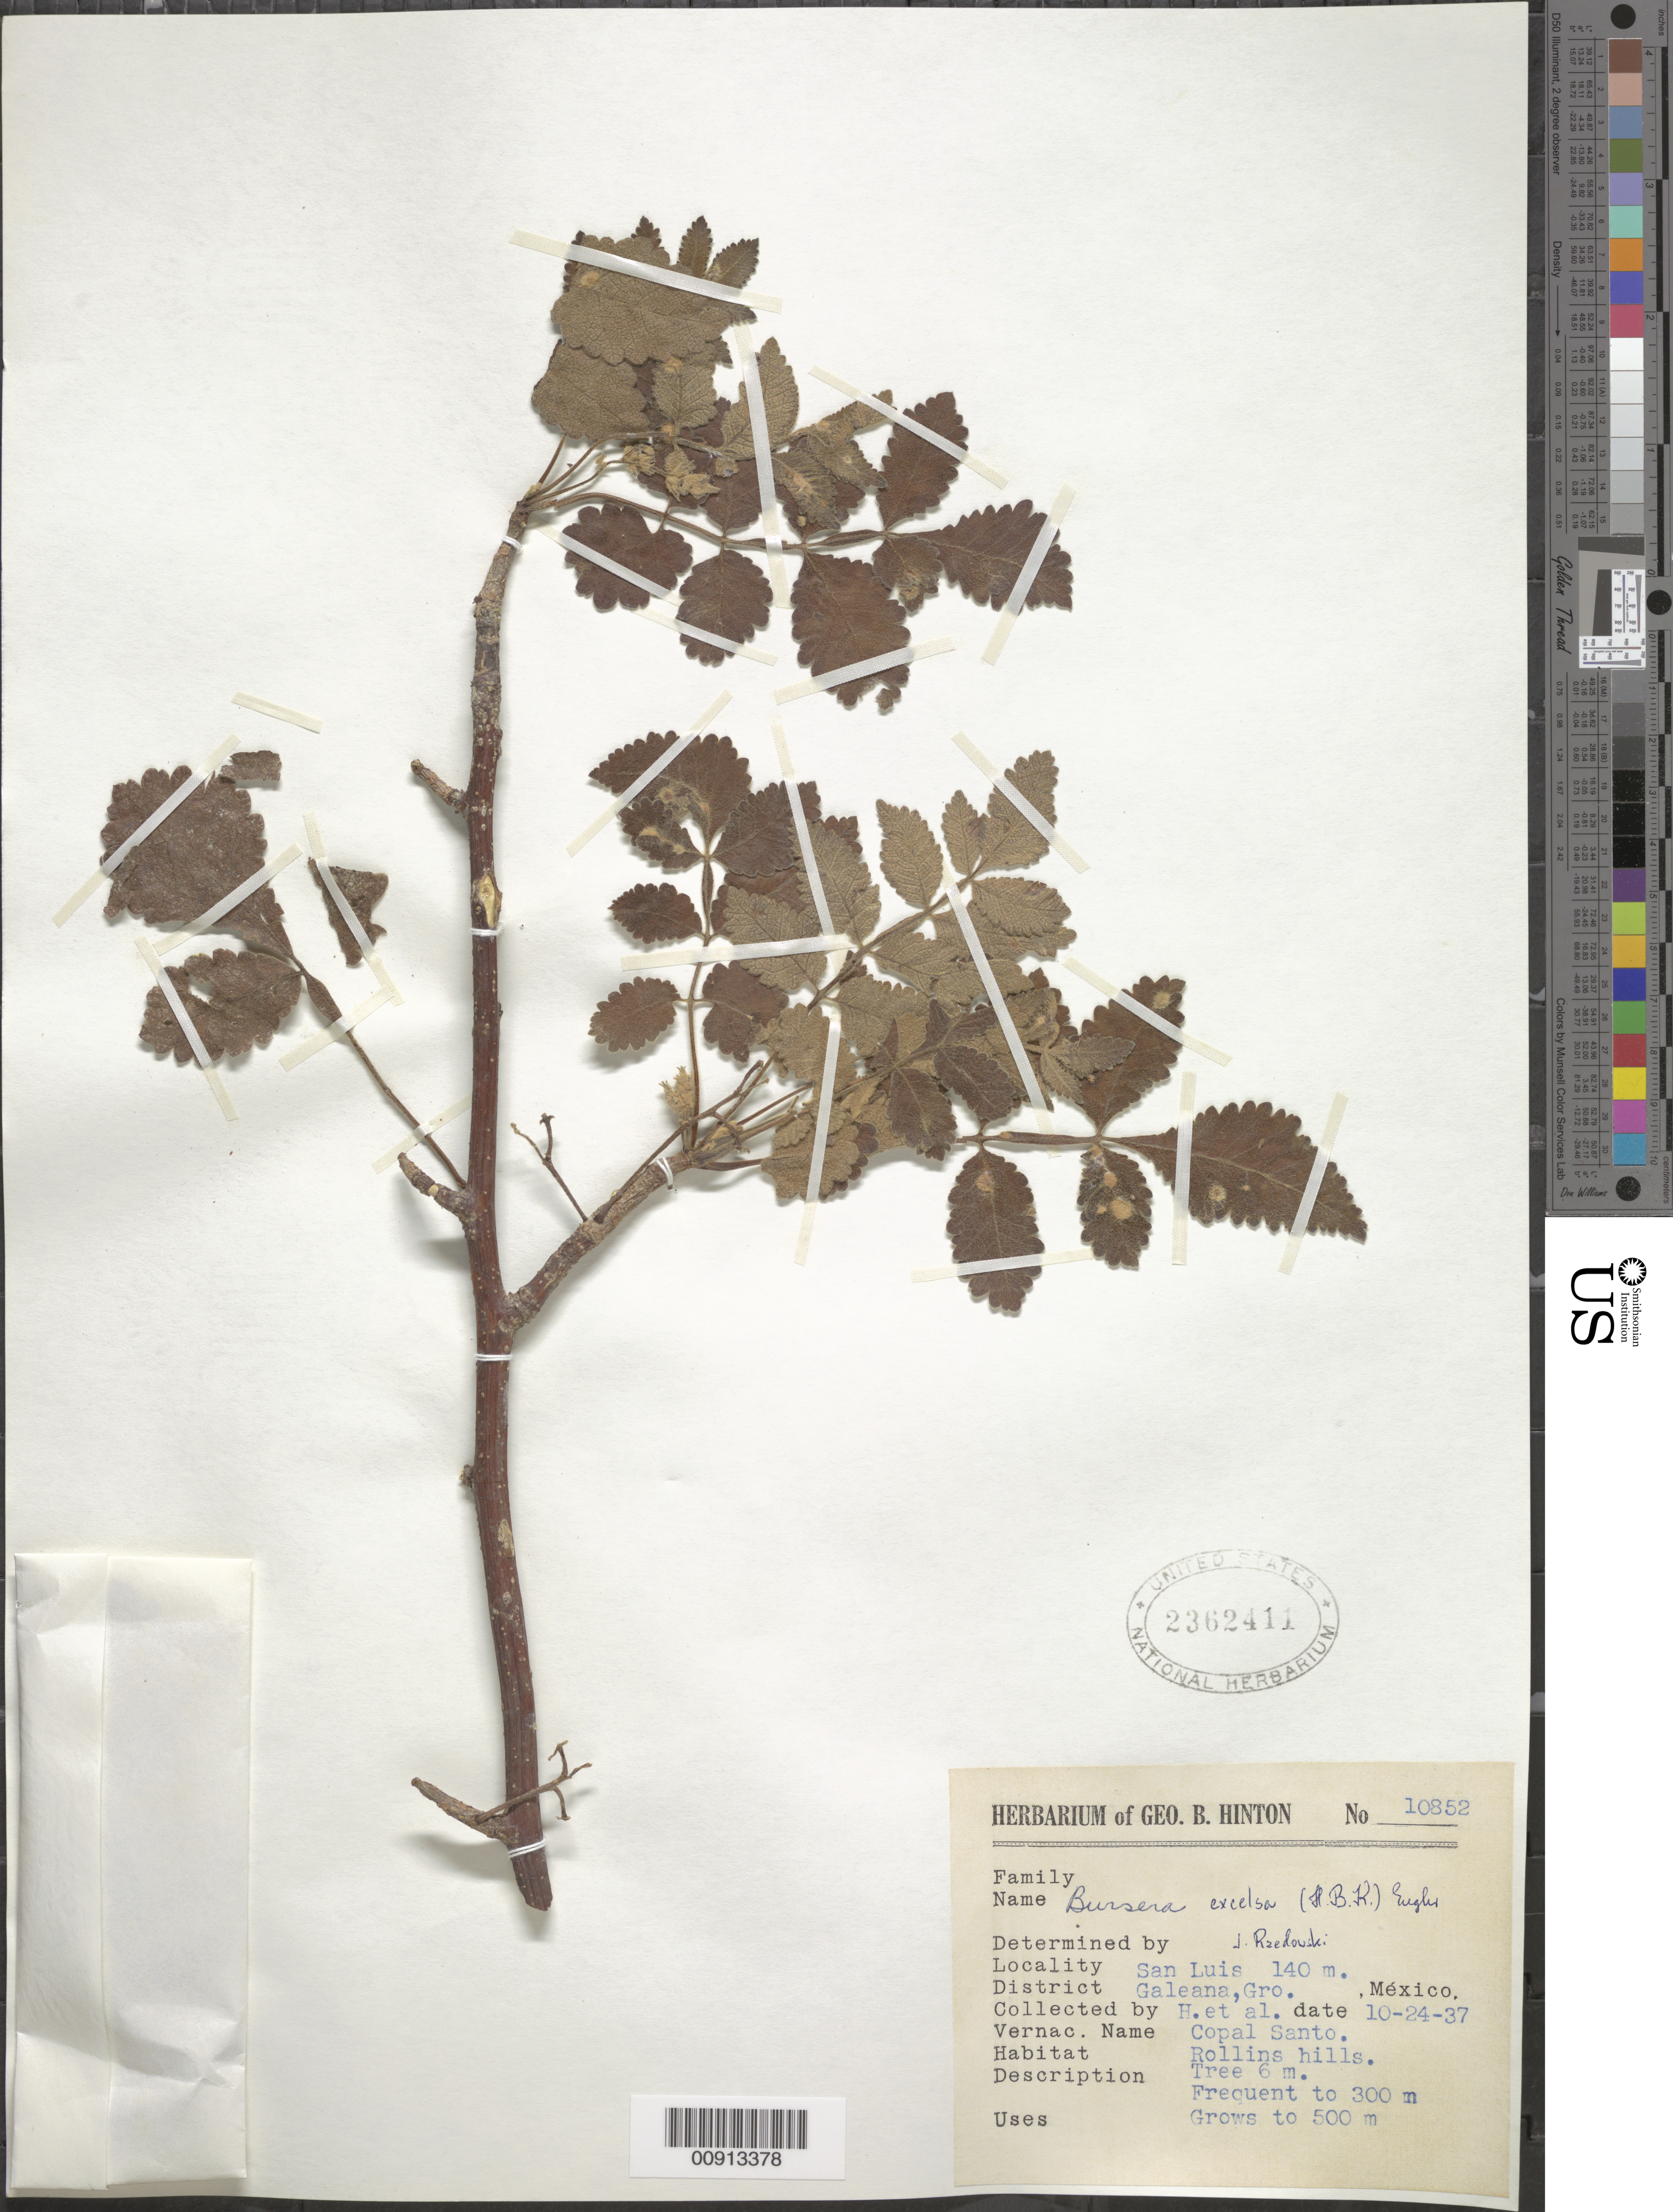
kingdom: Plantae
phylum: Tracheophyta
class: Magnoliopsida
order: Sapindales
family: Burseraceae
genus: Bursera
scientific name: Bursera excelsa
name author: (Kunth) Engl.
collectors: G. B. Hinton & et al.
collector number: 10852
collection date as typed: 24 Oct 1937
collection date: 1937-10-24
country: Mexico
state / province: Guerrero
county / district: Galeana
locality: San Luis, District Galeana, Guerrero.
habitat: Rolling hills.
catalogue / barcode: US 2362411